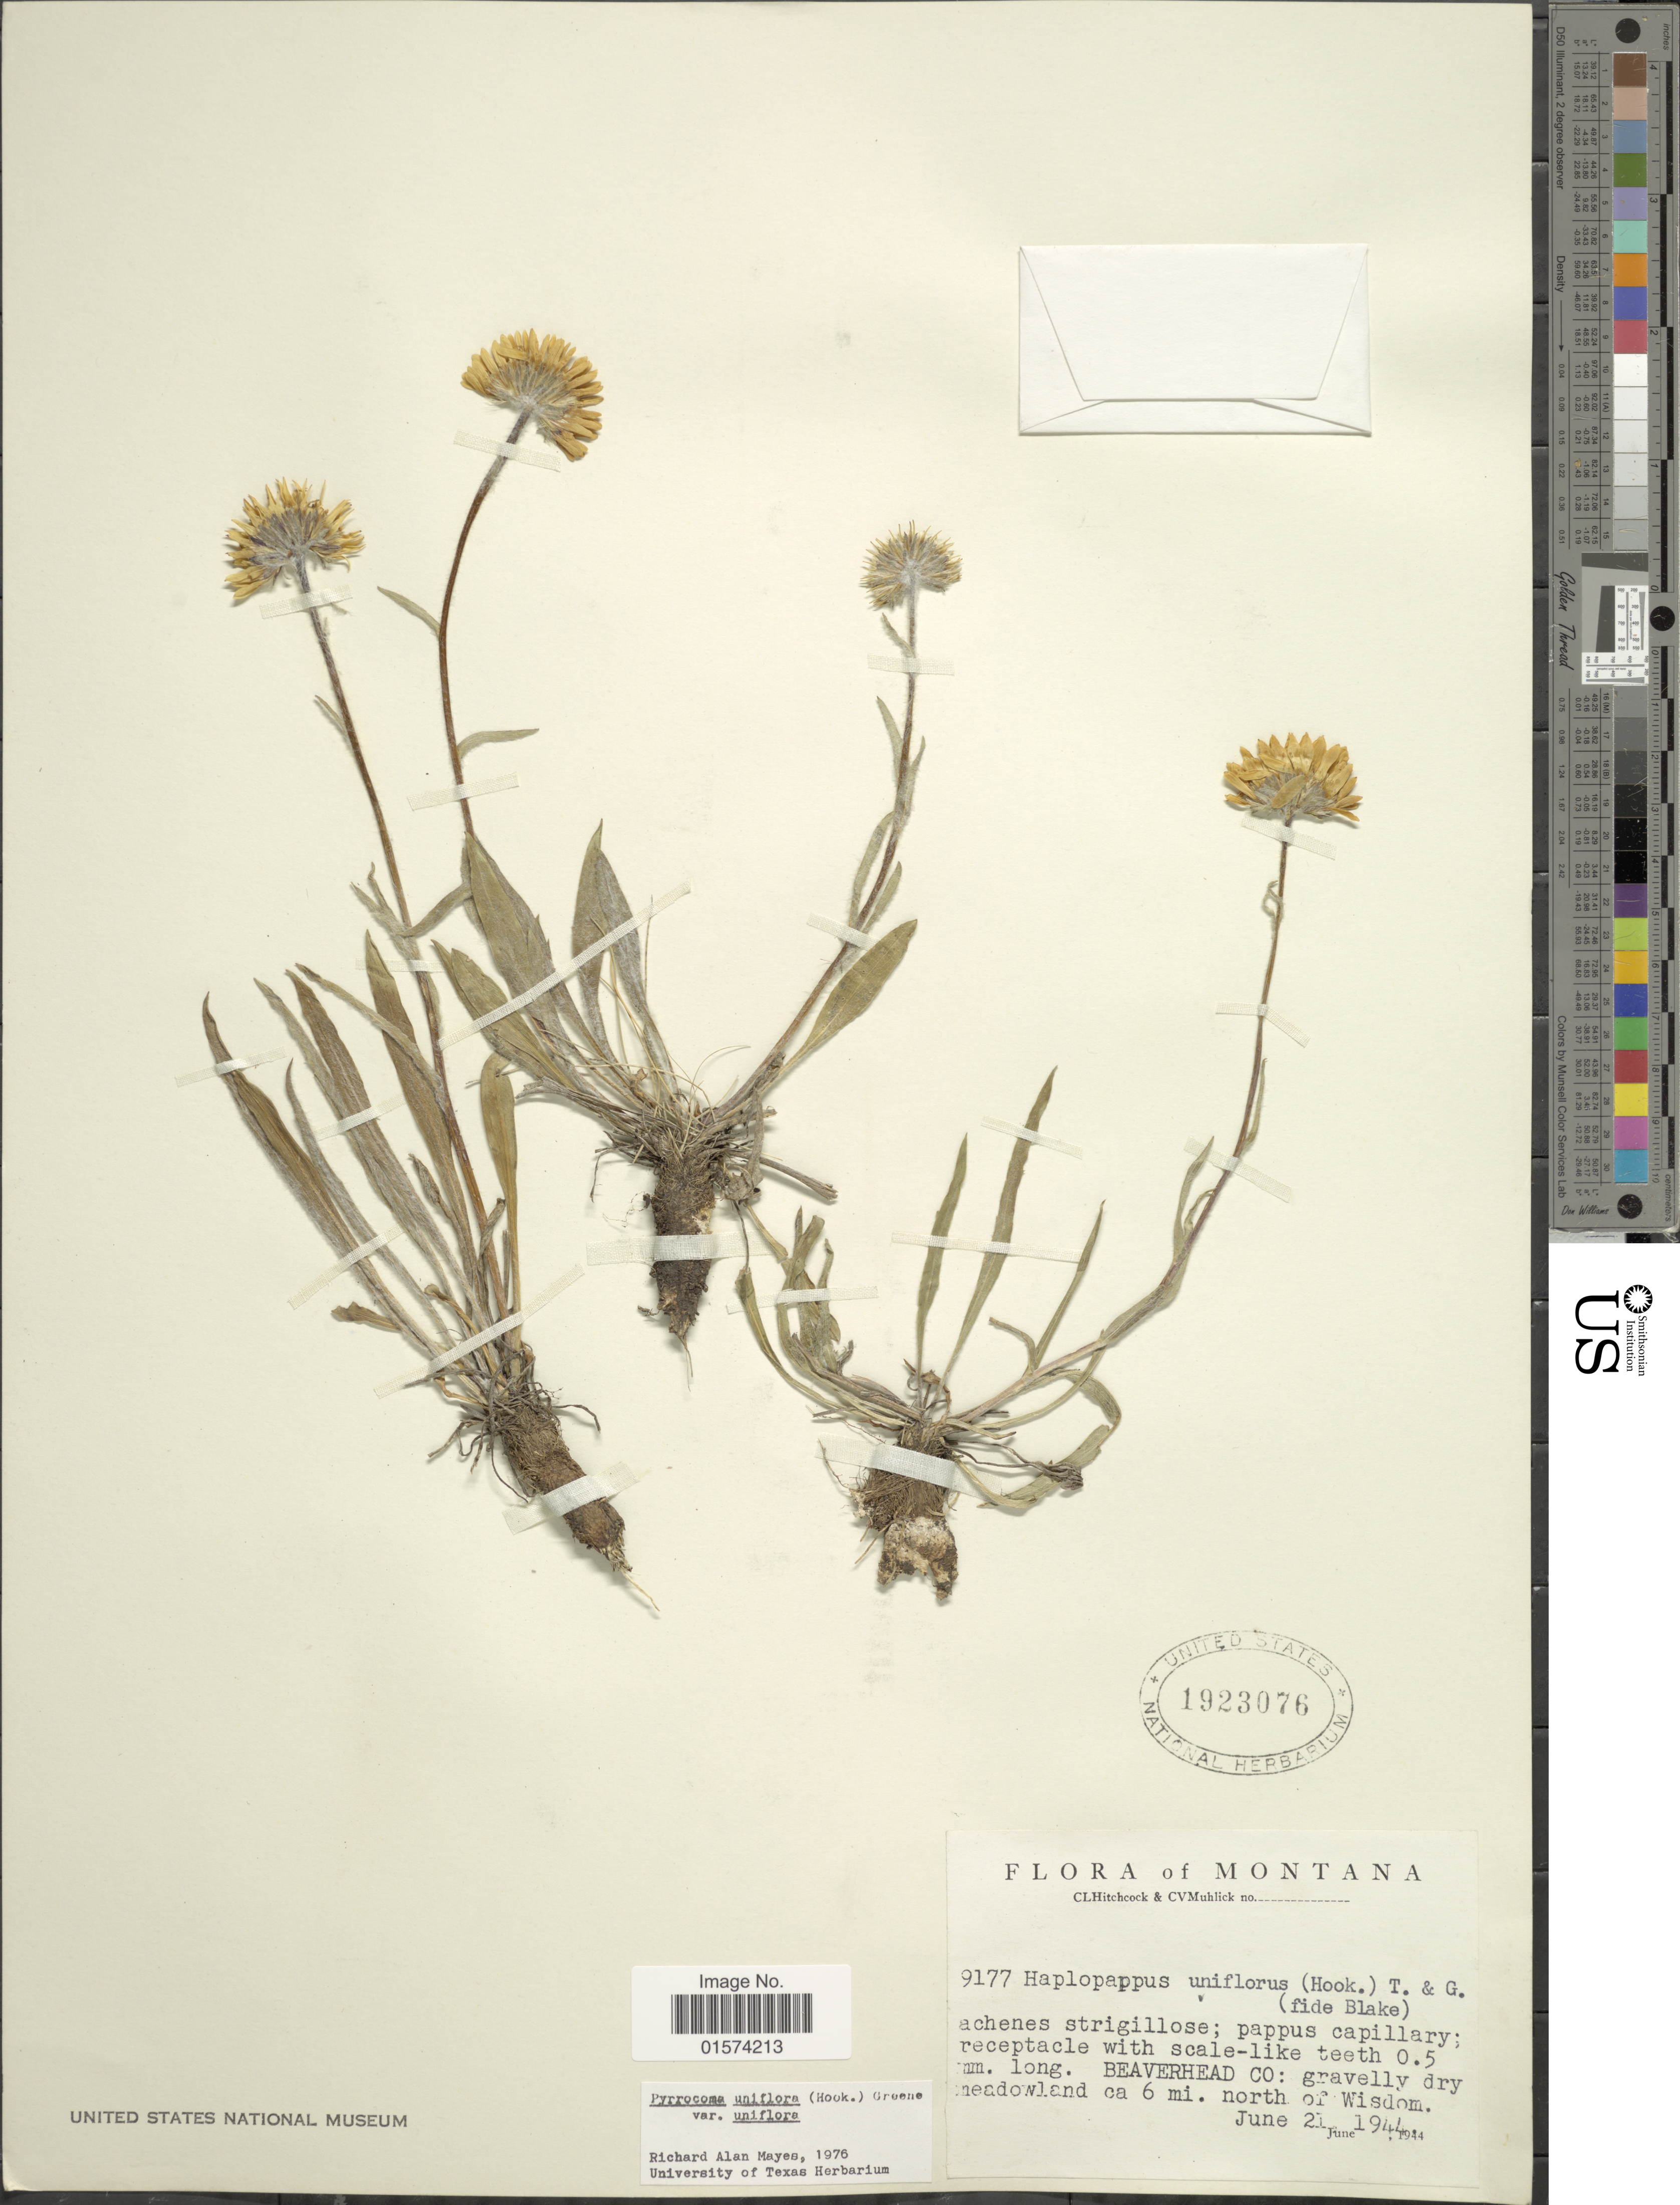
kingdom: Plantae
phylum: Tracheophyta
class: Magnoliopsida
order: Asterales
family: Asteraceae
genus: Pyrrocoma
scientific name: Pyrrocoma uniflora var. uniflora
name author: (Hook.) Greene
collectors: C. L. Hitchcock & C. V. Muhlick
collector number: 9177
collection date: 1944-06-21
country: United States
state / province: Montana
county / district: Beaverhead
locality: Gravelly dry meadowland ca. 6 mi. N of Wisdom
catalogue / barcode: US 1923076